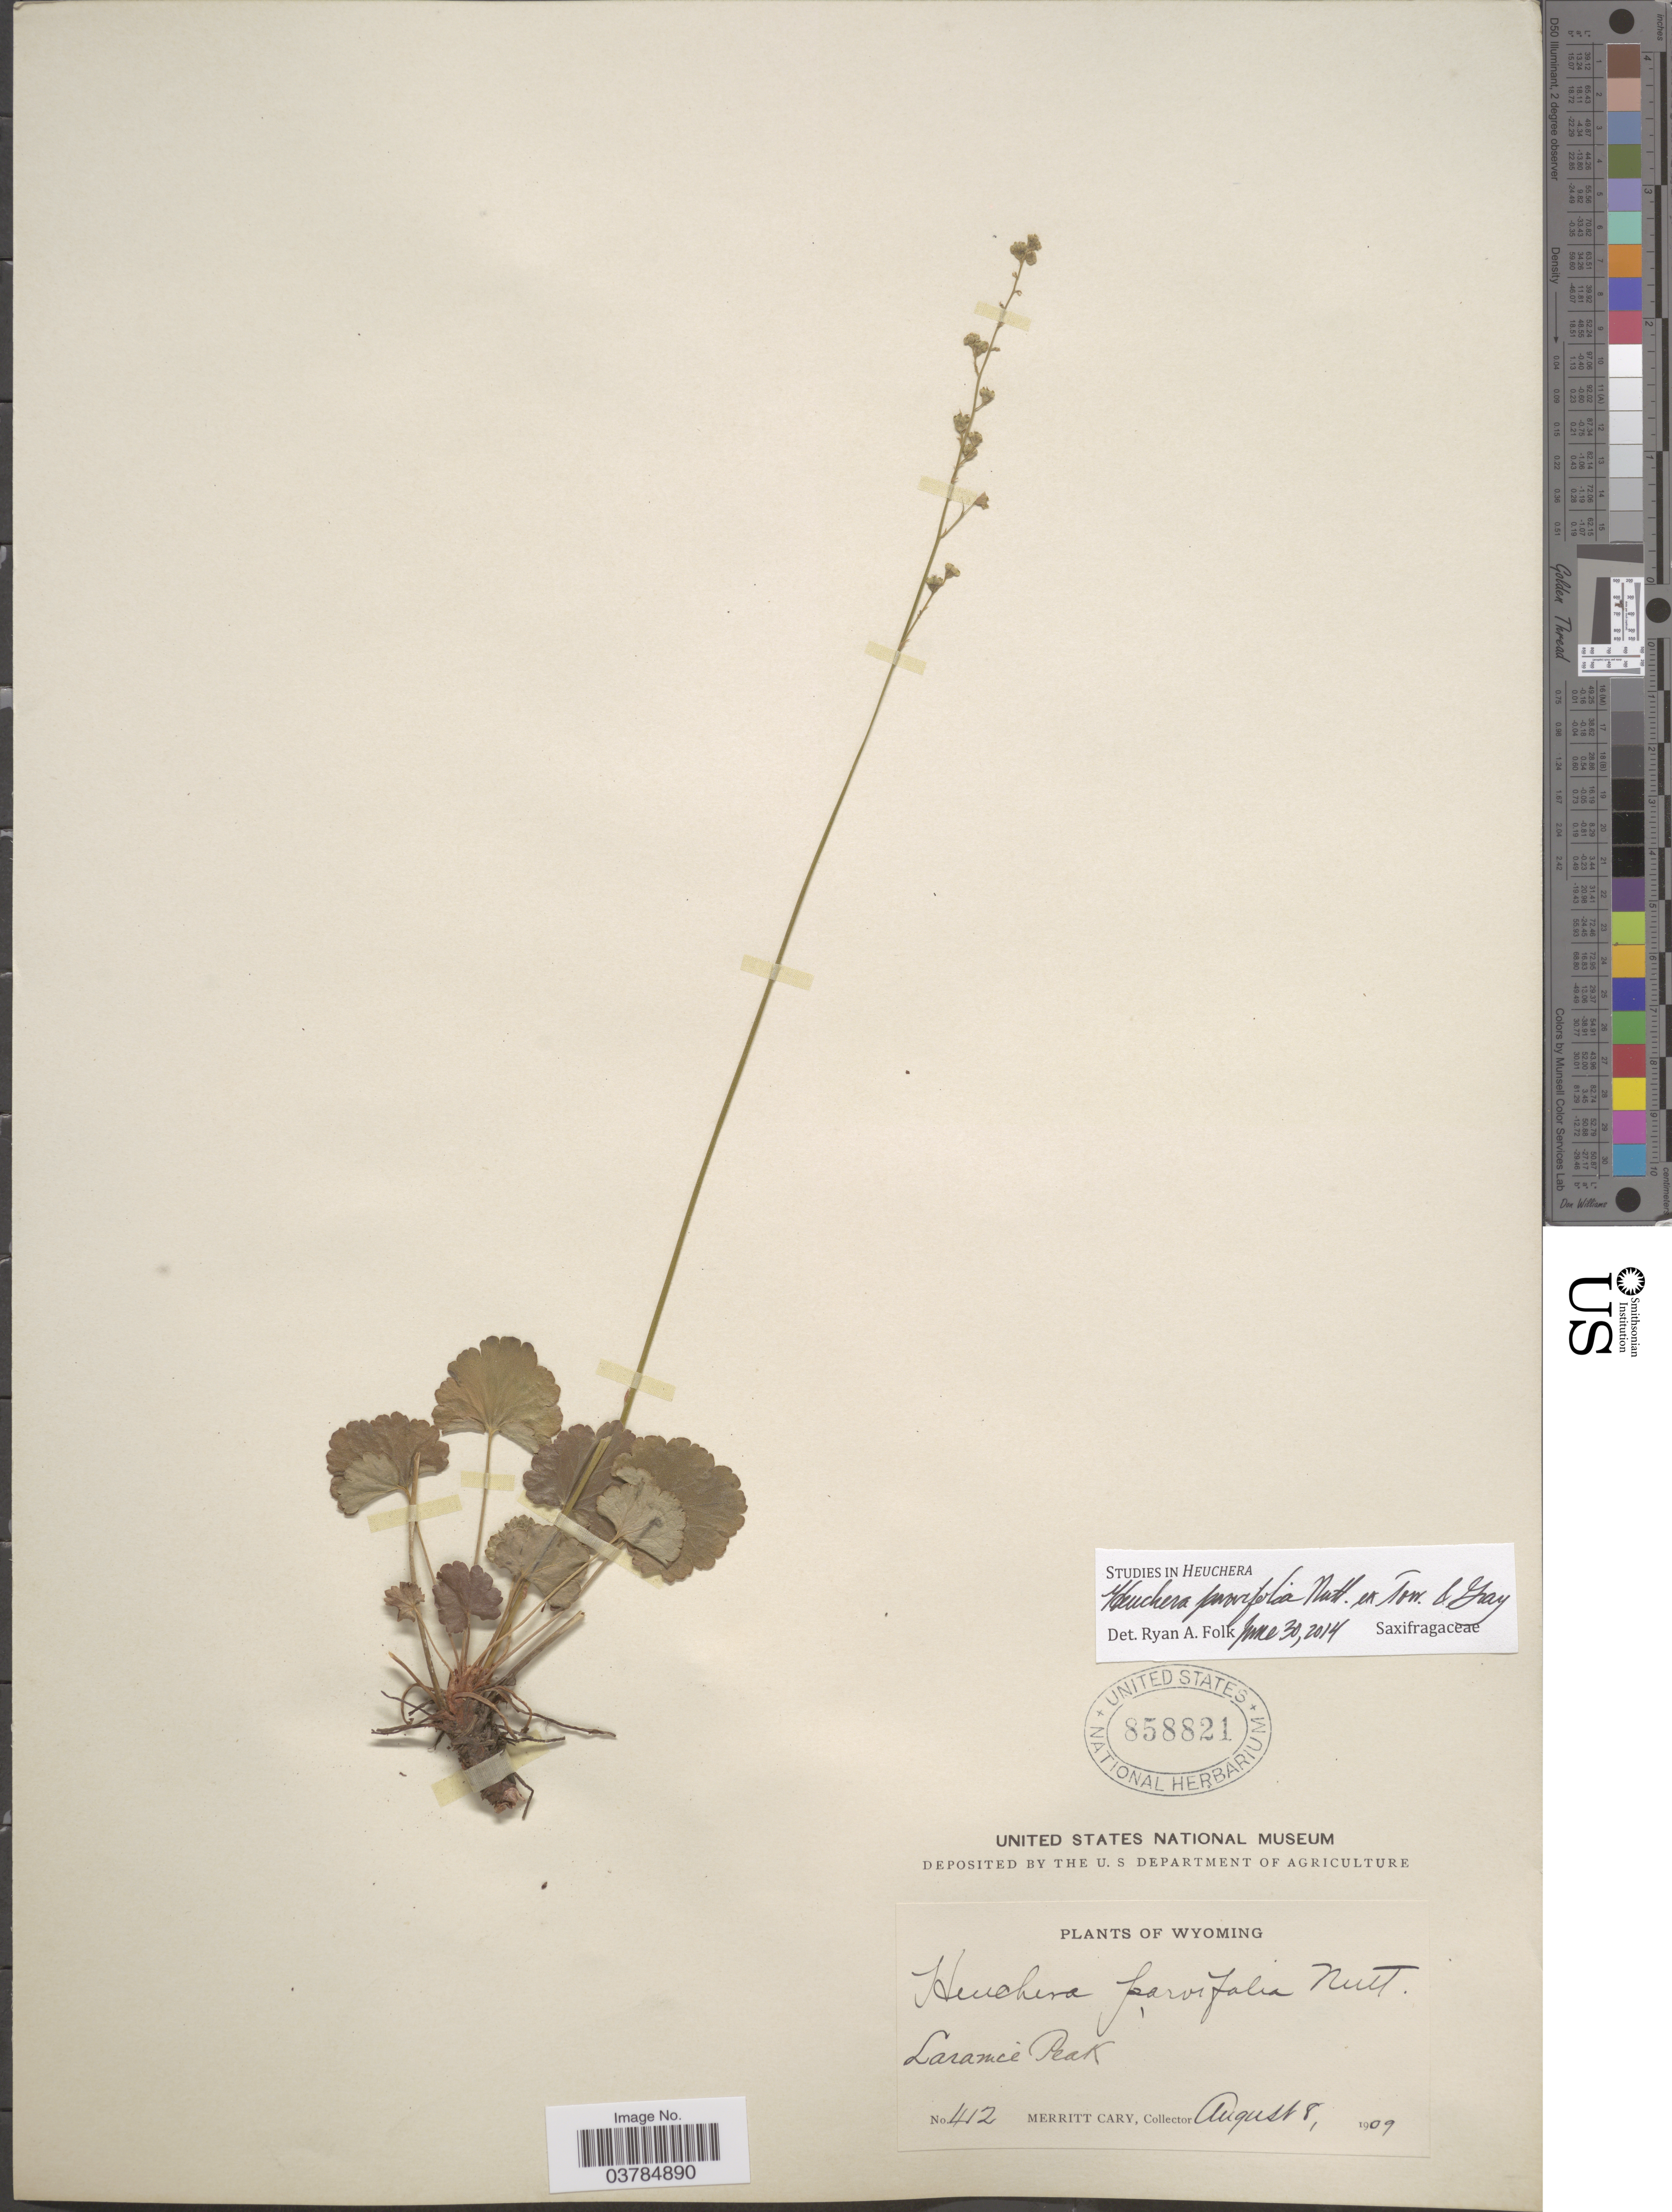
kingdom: Plantae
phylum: Tracheophyta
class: Magnoliopsida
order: Saxifragales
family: Saxifragaceae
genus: Heuchera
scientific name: Heuchera parvifolia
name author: Nutt.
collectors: M. Cary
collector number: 412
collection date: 1909-08-08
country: United States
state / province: Wyoming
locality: Laramie Peak.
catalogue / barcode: US 858821